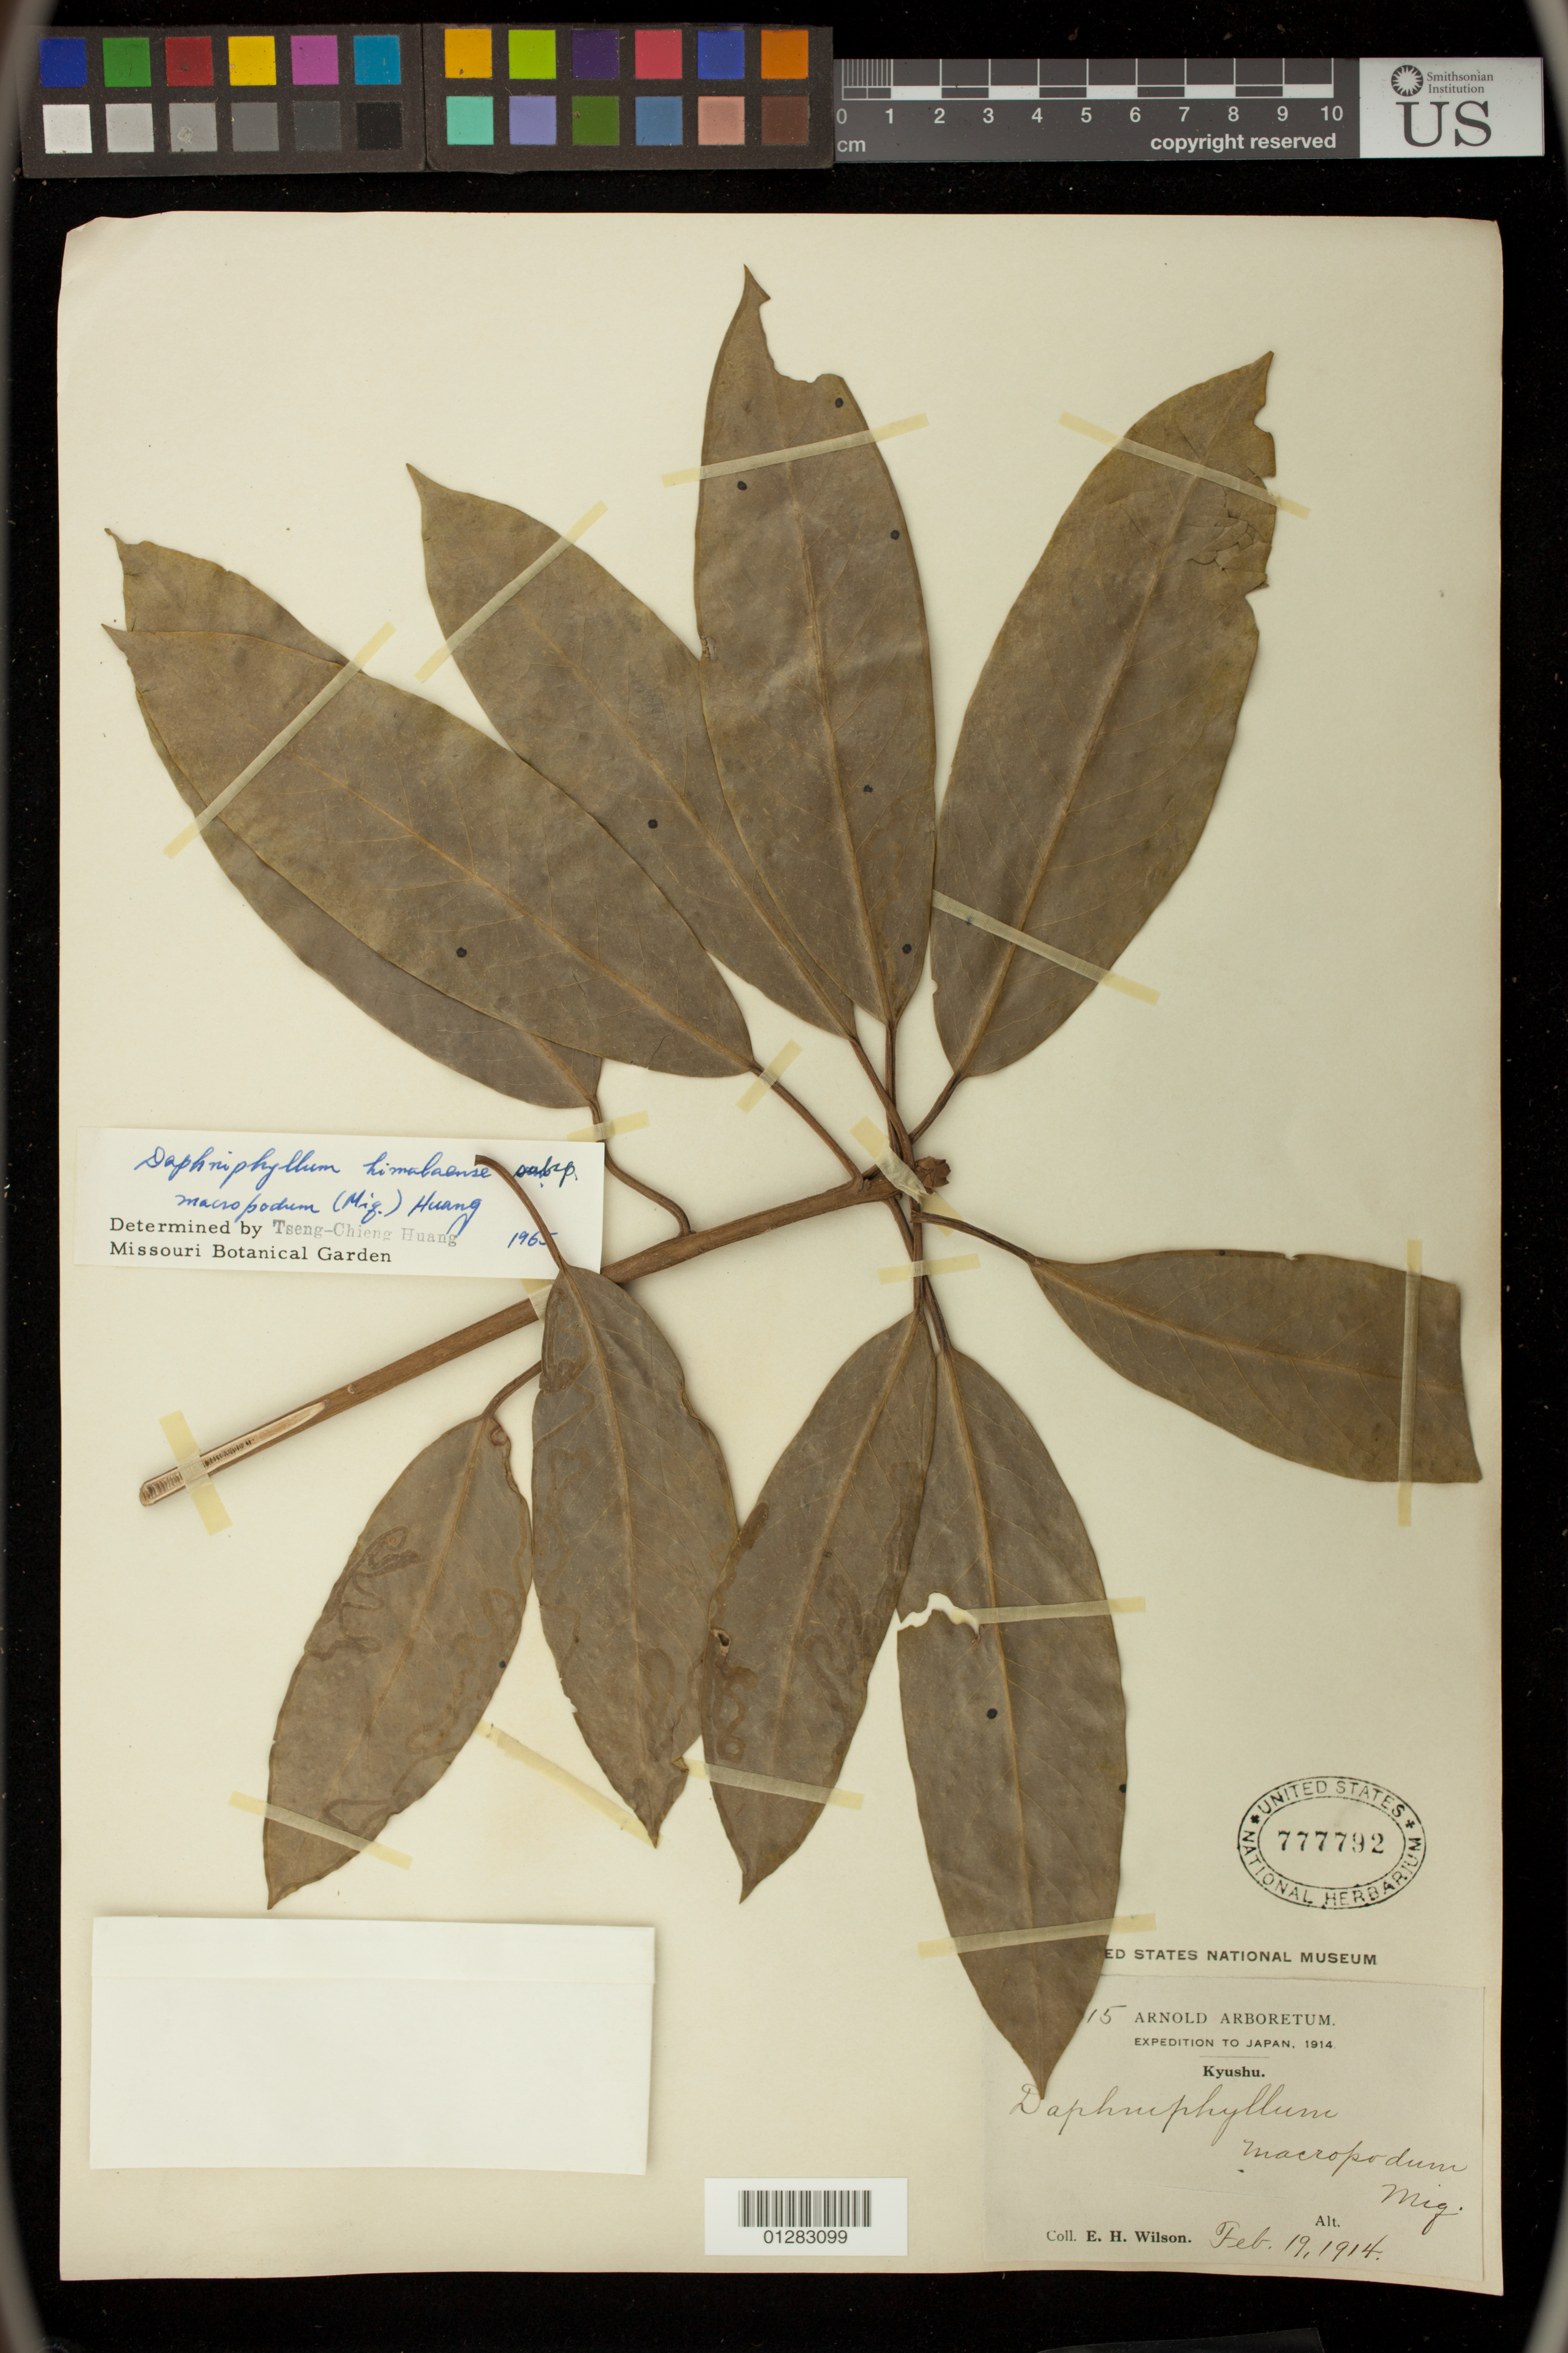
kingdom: Plantae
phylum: Tracheophyta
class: Magnoliopsida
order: Saxifragales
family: Daphniphyllaceae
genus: Daphniphyllum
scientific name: Daphniphyllum himalayense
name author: (Benth.) Müll. Arg.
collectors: E. H. Wilson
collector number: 15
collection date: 1914-02-19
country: Japan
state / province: Kumamoto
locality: Kyushu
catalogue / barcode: US 777792